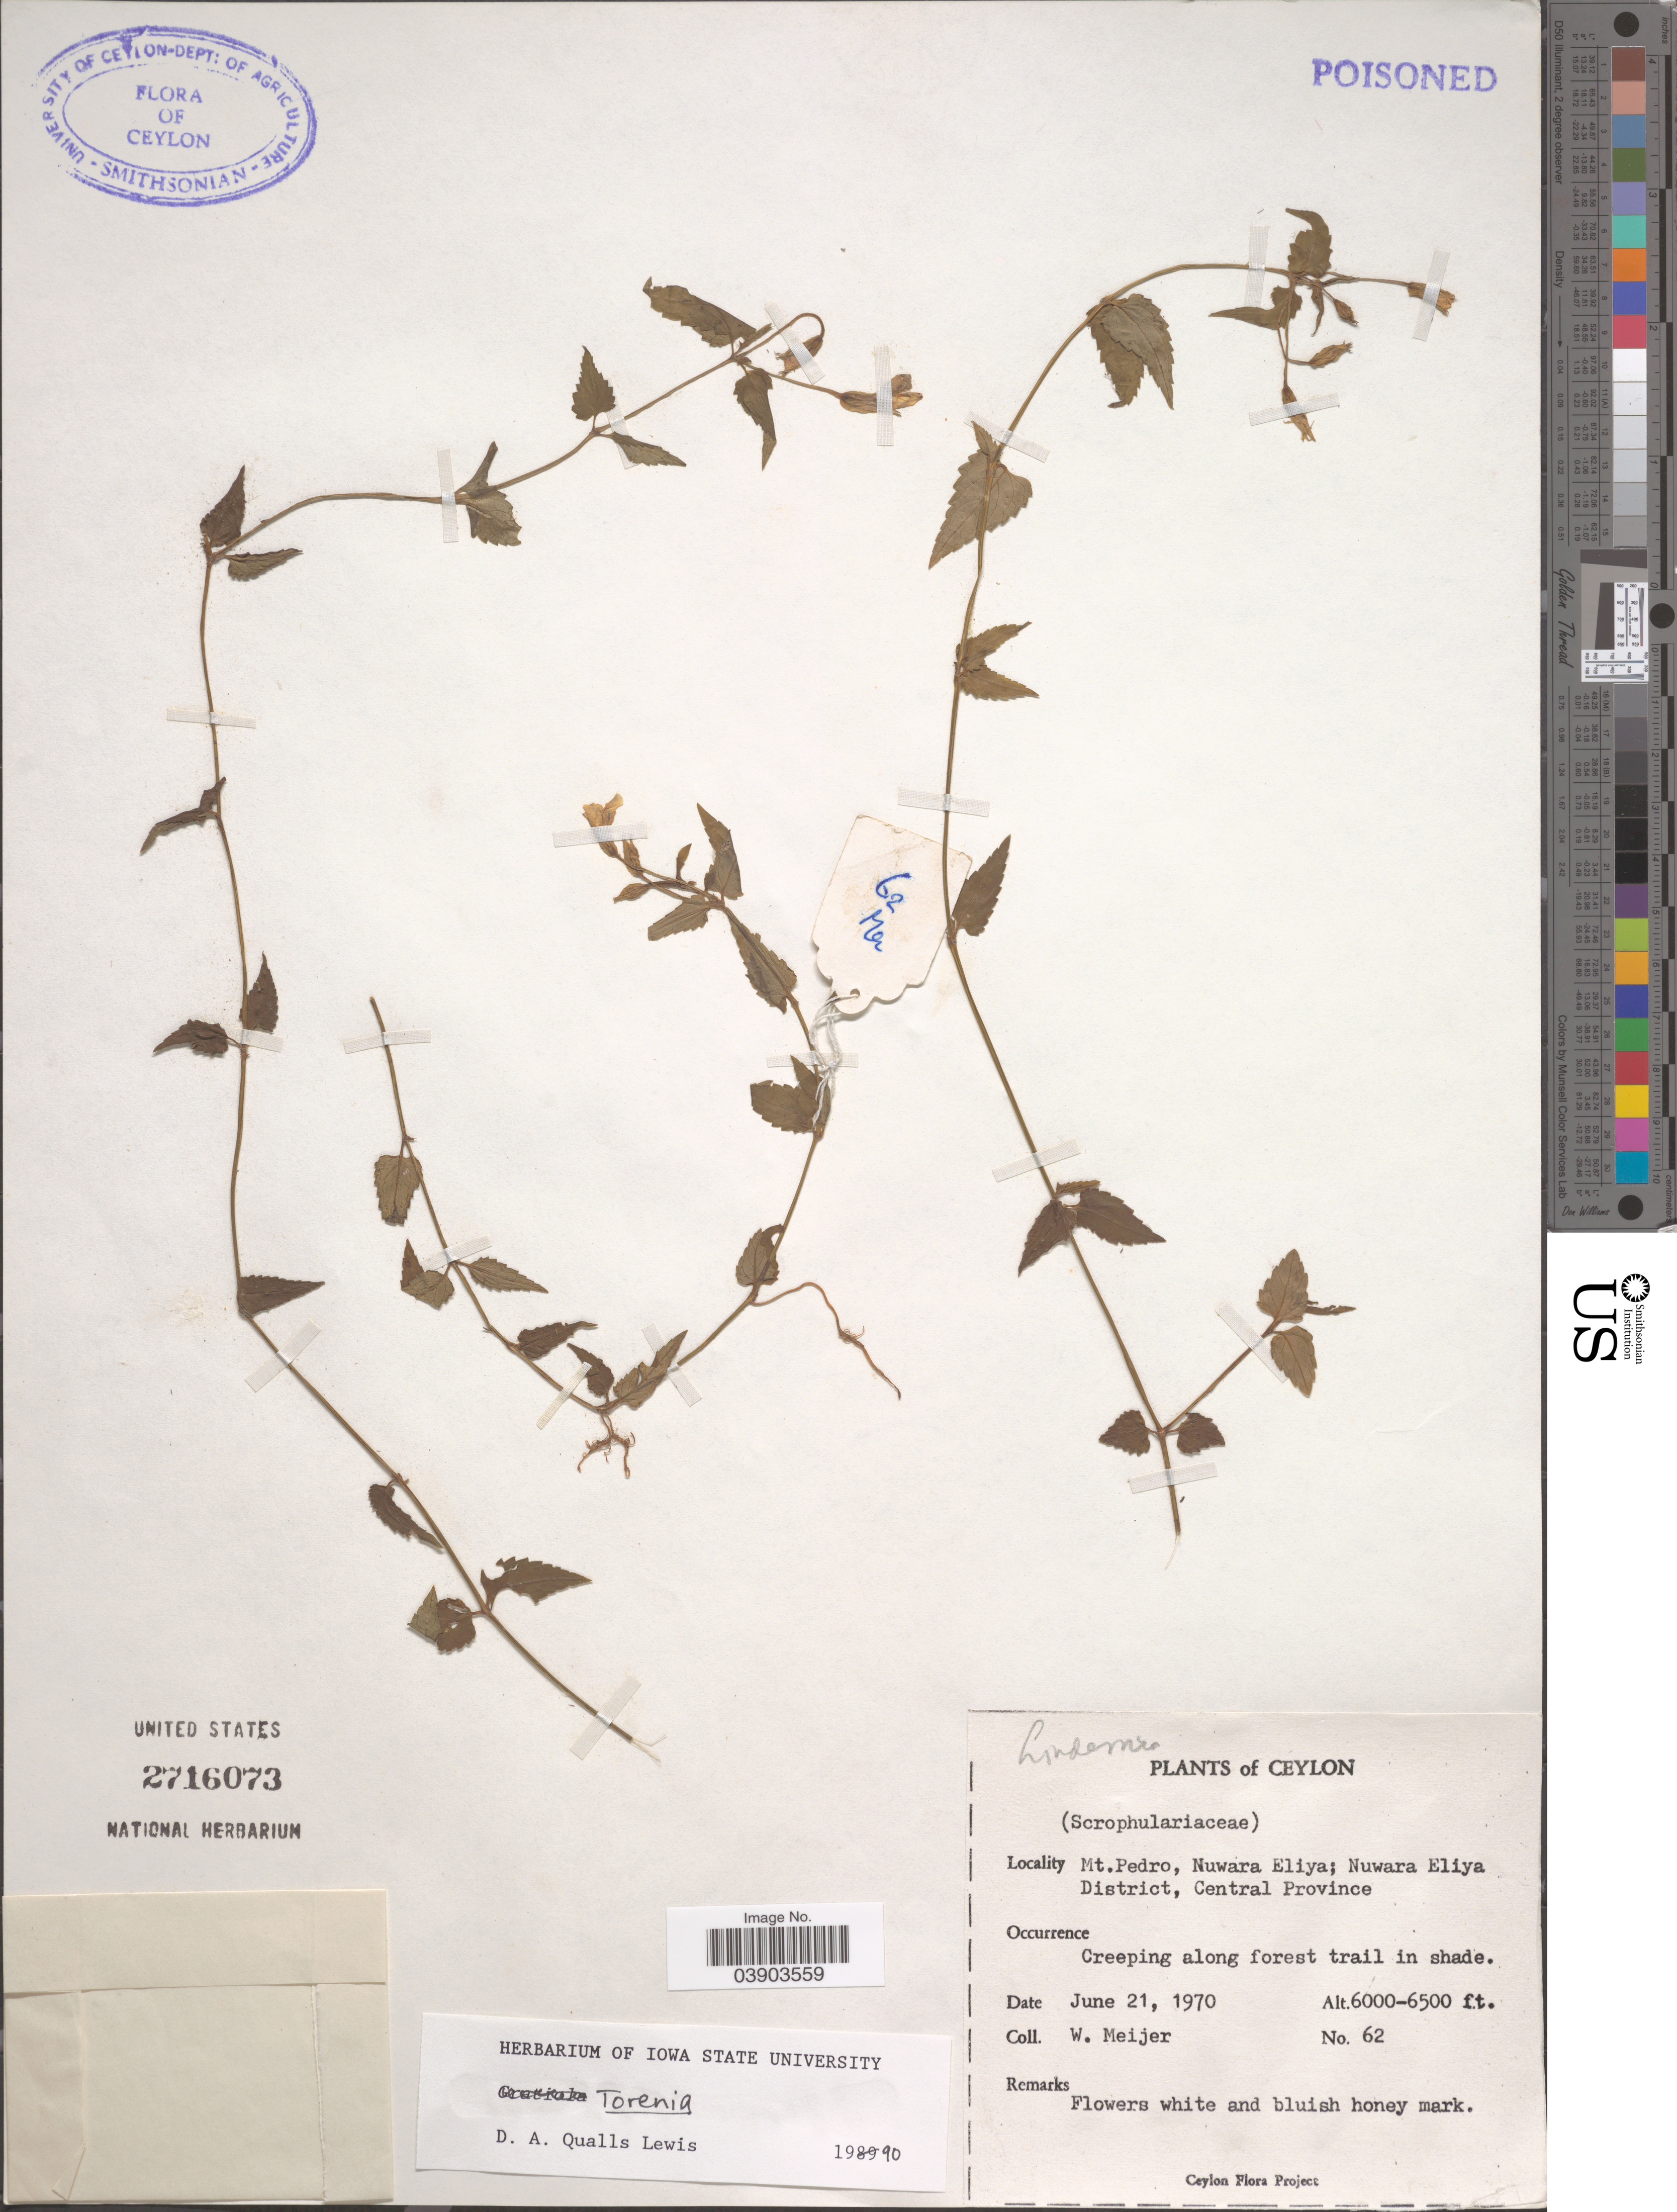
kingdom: Plantae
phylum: Tracheophyta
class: Magnoliopsida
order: Lamiales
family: Linderniaceae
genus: Torenia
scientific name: Torenia sp.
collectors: W. Meijer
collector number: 62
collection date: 1970-06-21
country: Sri Lanka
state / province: Central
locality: Ceylon. Mt. Pedro, Nuwara Eliya; Nuwara Eliya District. Along forest trail.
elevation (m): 1829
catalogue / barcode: US 2716073